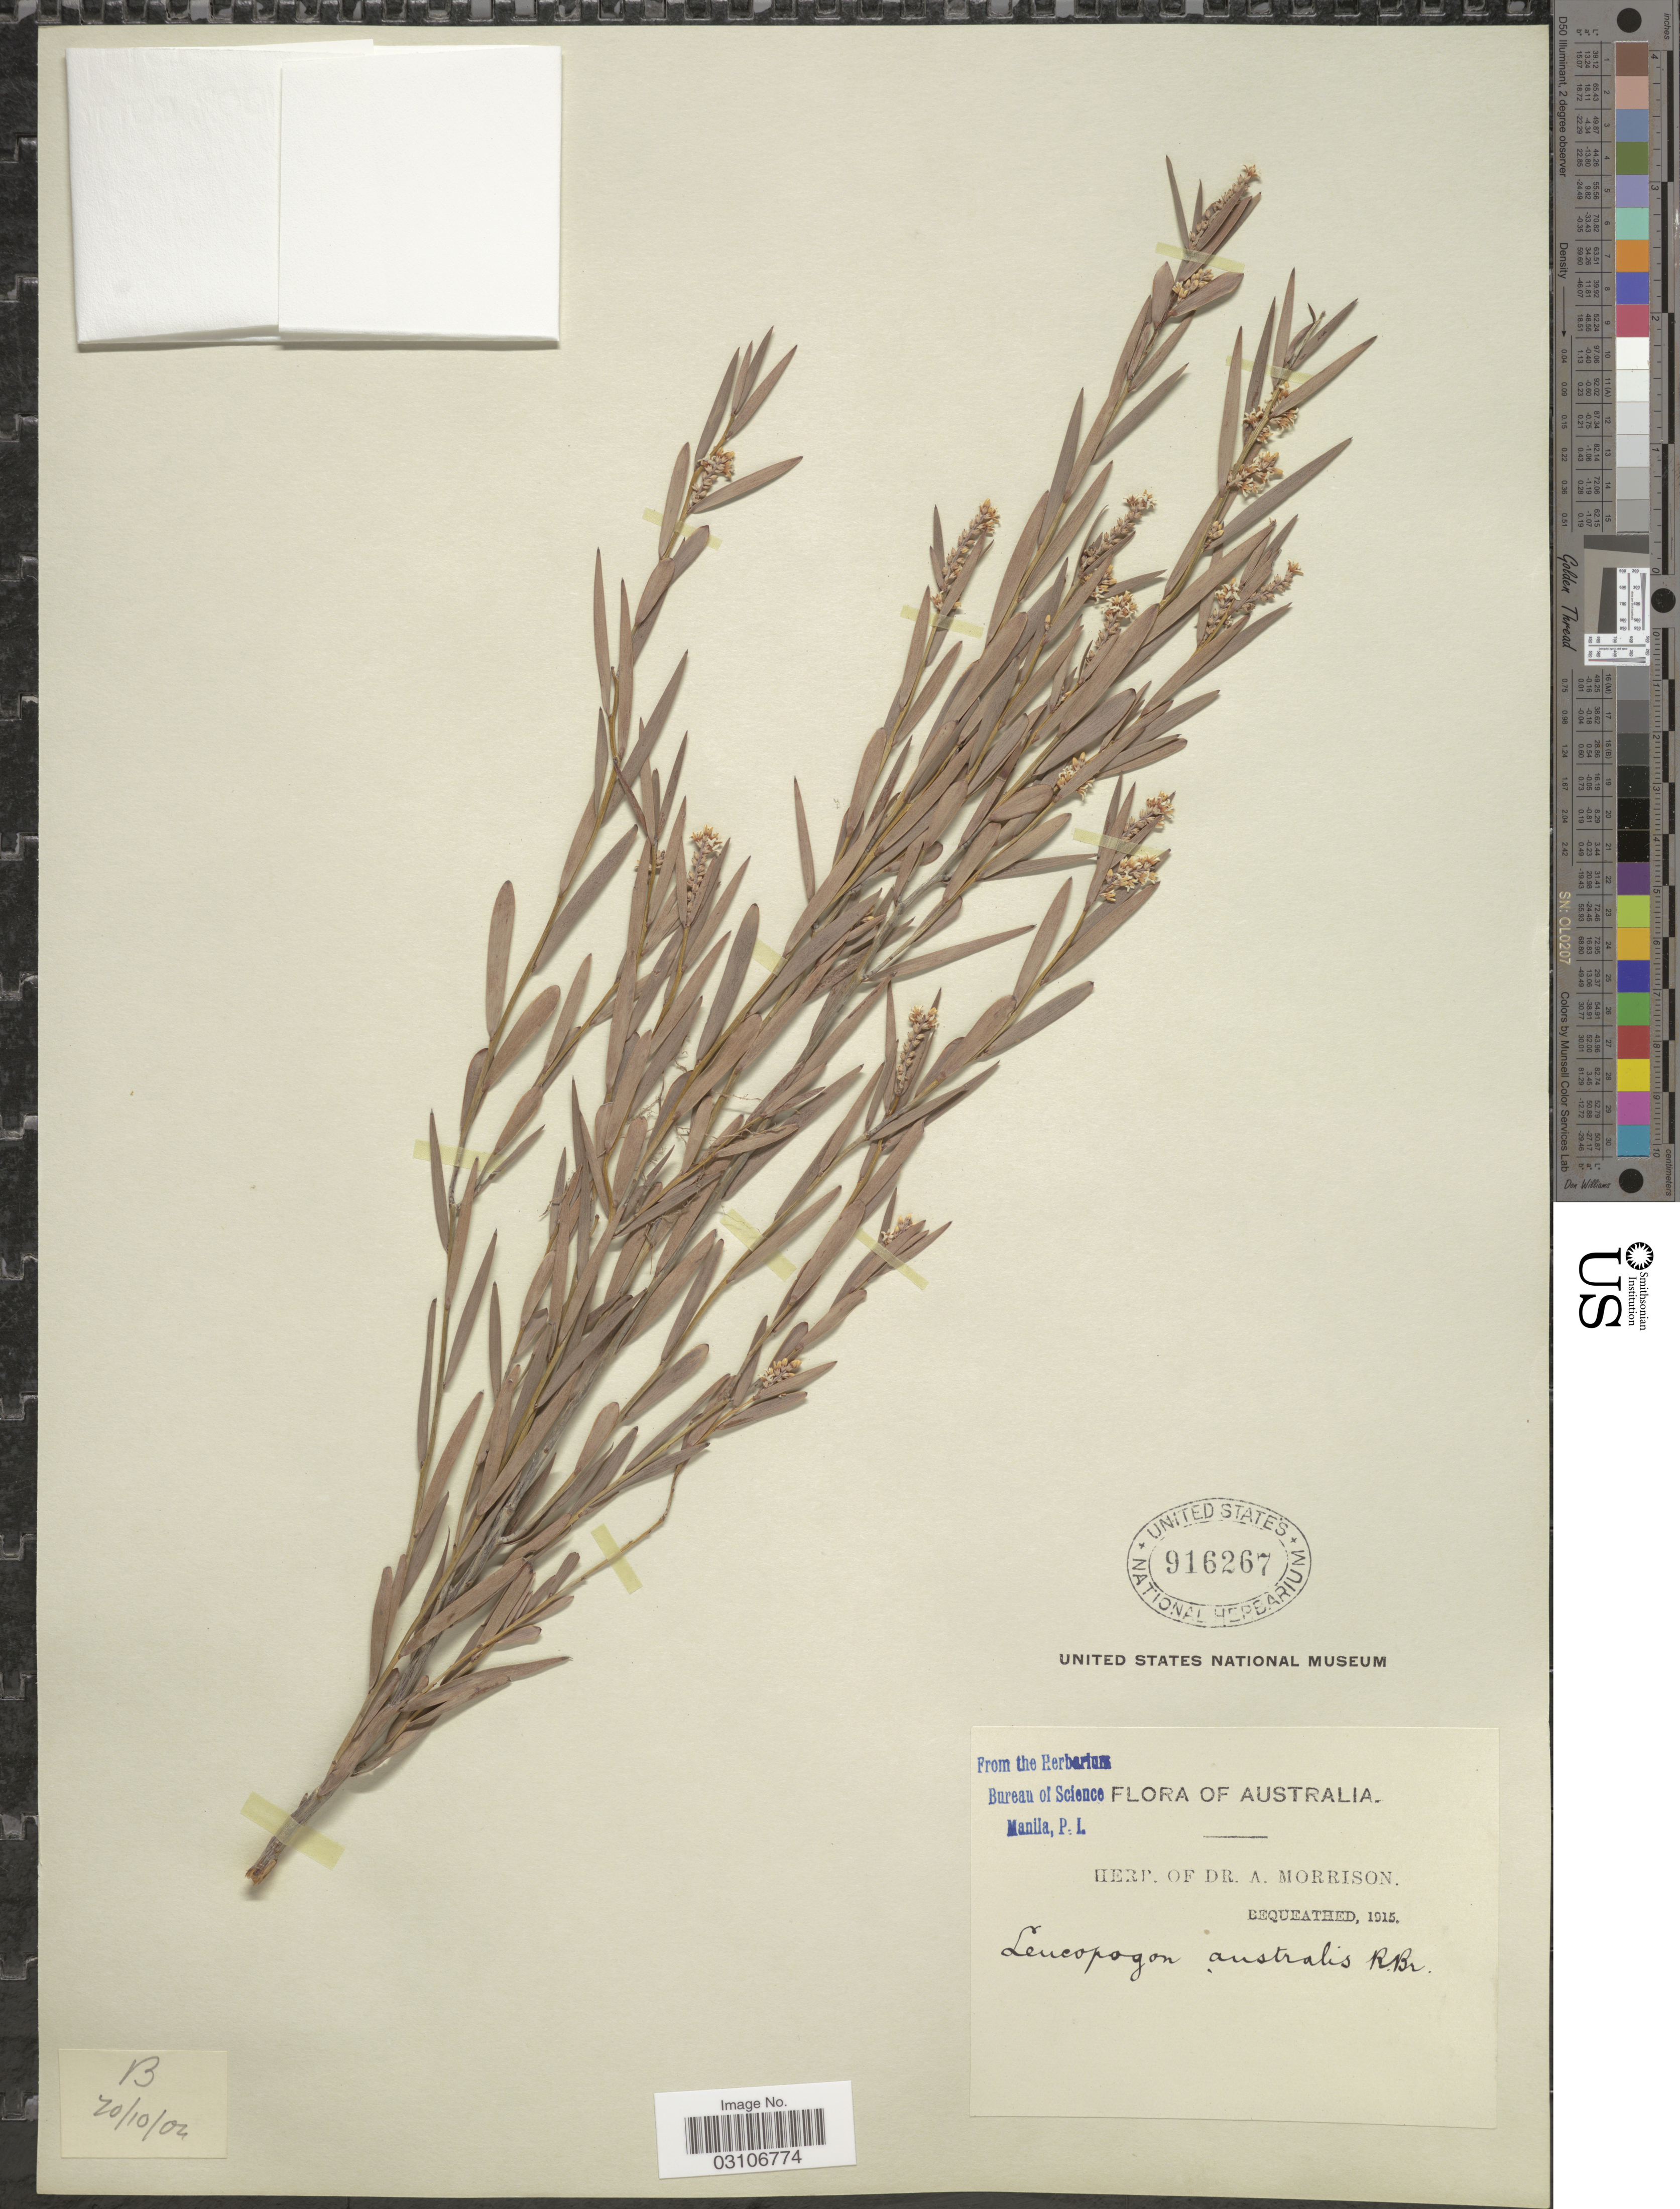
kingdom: Plantae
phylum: Tracheophyta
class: Magnoliopsida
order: Ericales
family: Ericaceae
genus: Leucopogon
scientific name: Leucopogon australis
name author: R. Br.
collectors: ex herb. Dr. A. Morrison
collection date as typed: Transcribed d/m/y: 20/10/4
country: Australia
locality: B.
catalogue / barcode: US 916267